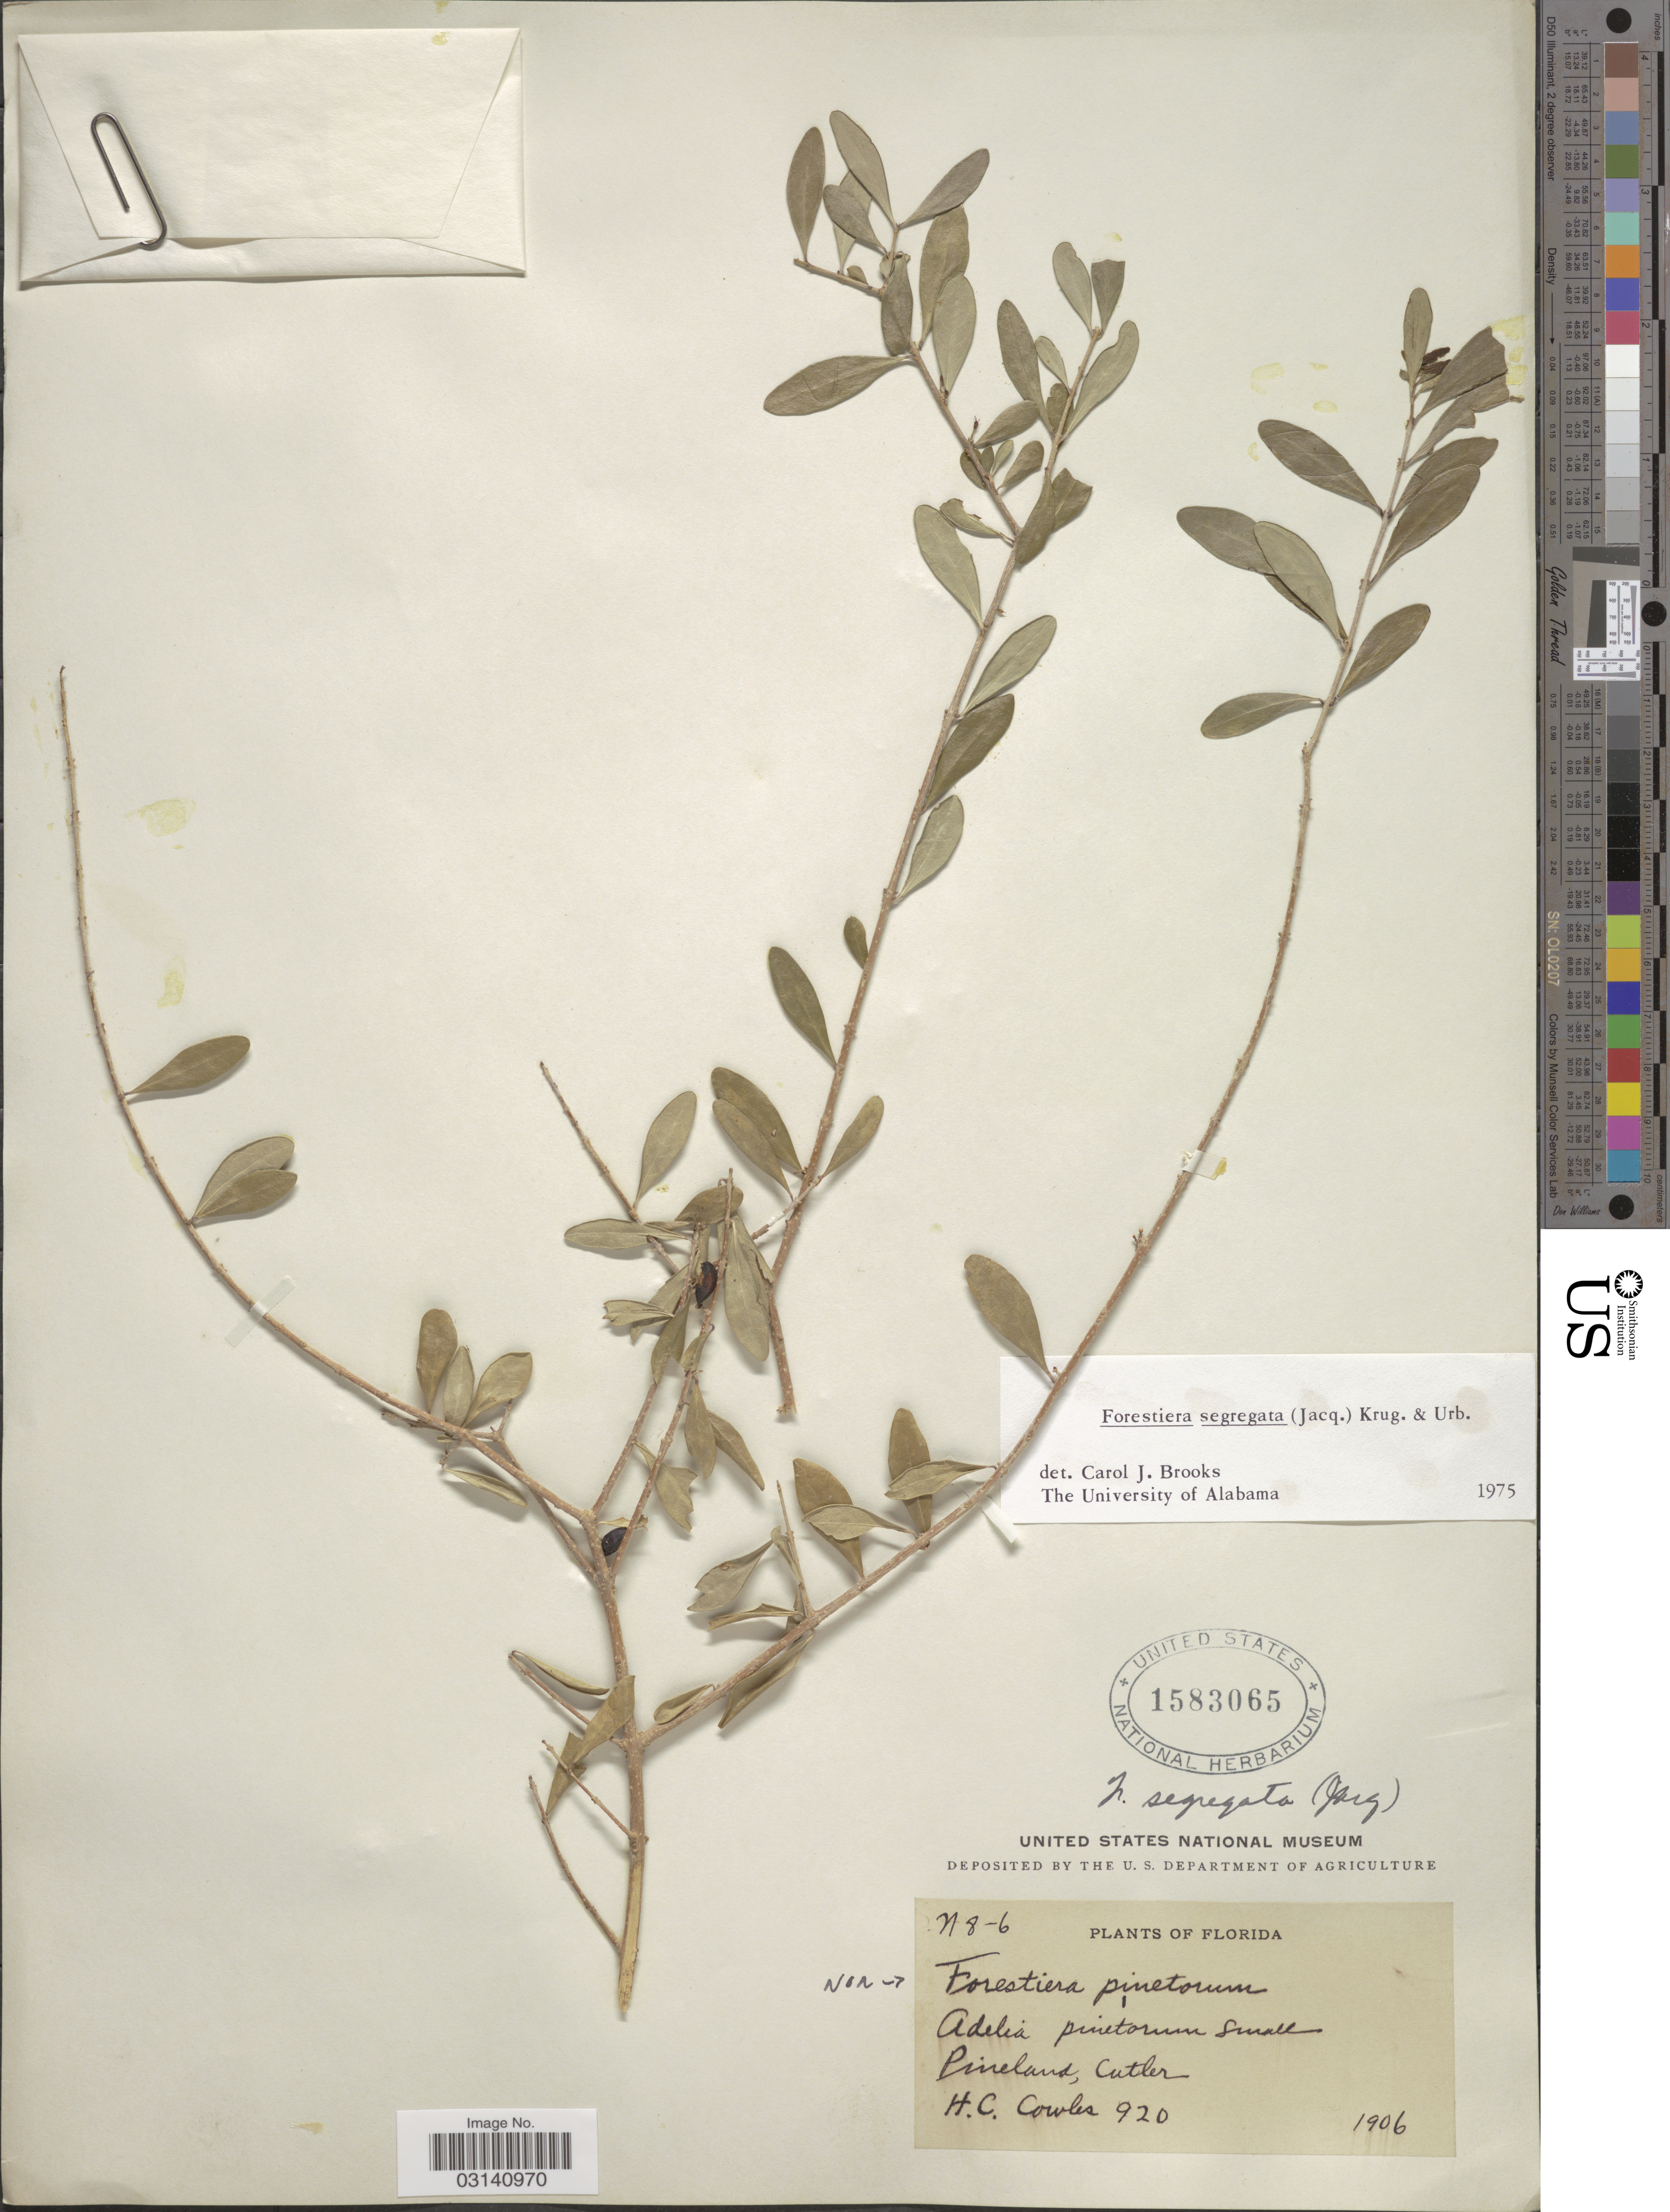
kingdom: Plantae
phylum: Tracheophyta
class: Magnoliopsida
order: Lamiales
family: Oleaceae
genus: Forestiera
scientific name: Forestiera segregata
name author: (Jacq.) Krug & Urb.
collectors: H. Cowles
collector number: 920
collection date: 1906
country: United States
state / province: Florida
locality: Pineland, Cutler.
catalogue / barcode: US 1583065